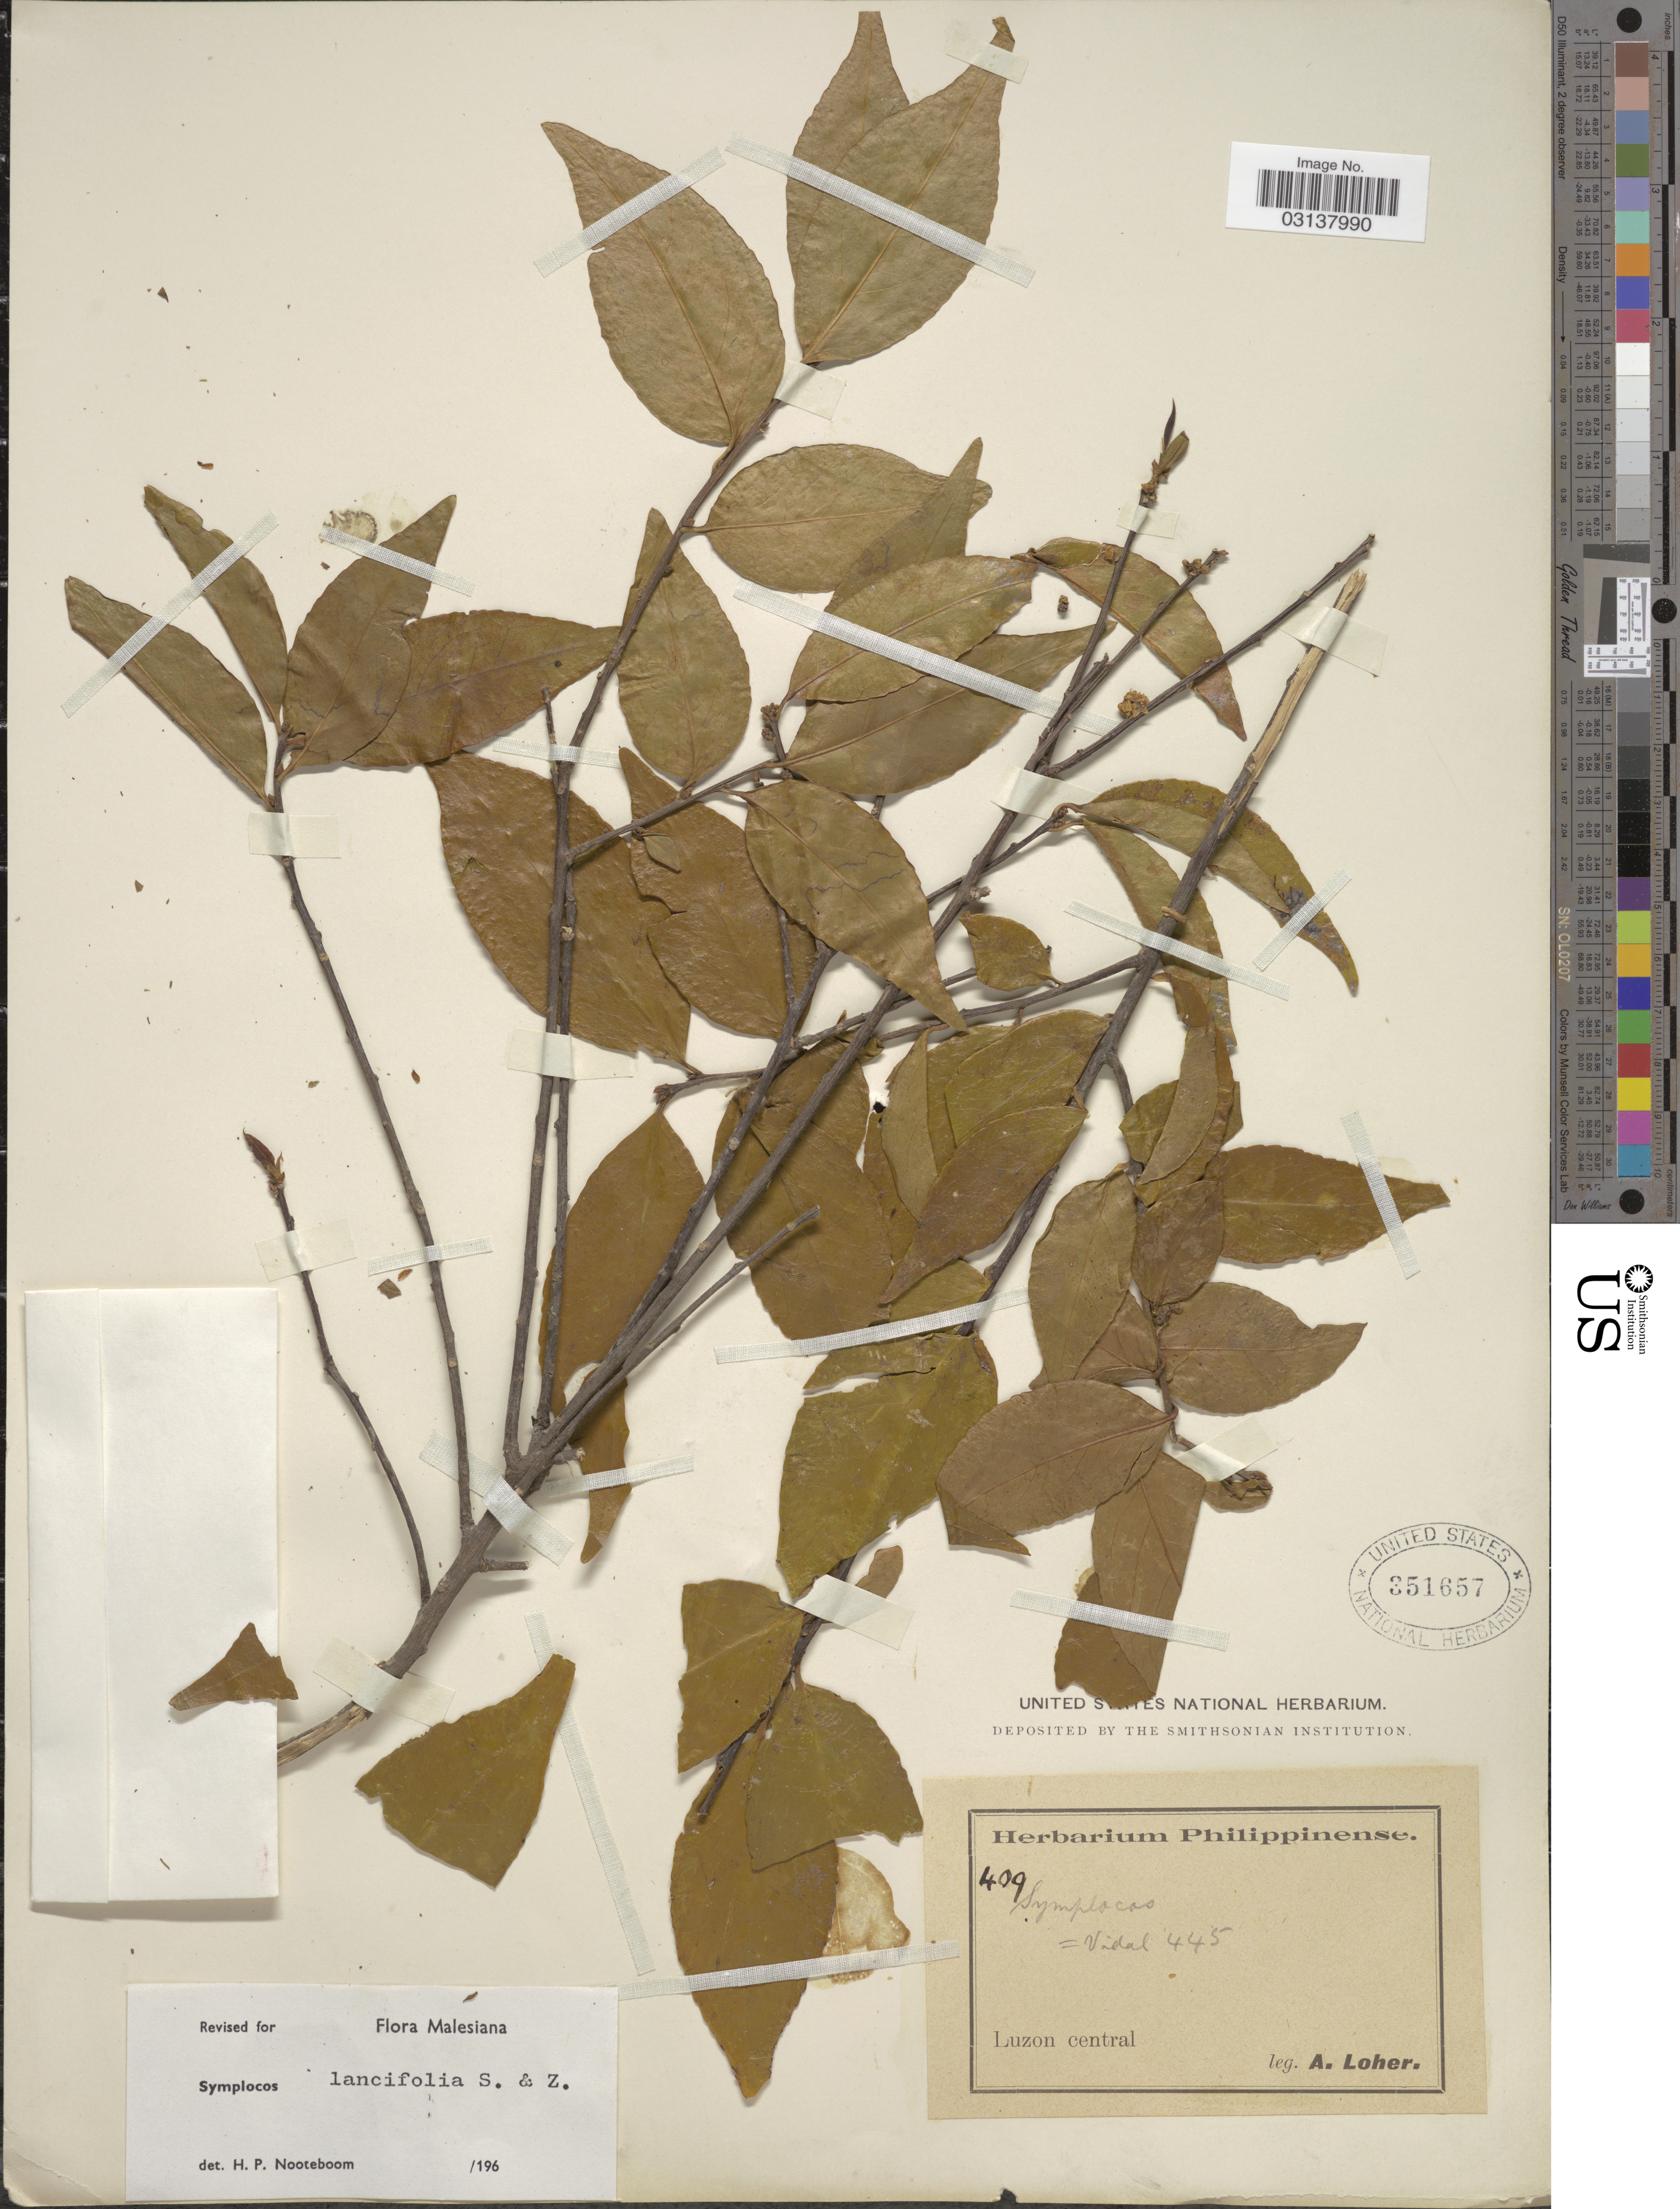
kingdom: Plantae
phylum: Tracheophyta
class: Magnoliopsida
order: Ericales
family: Symplocaceae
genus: Symplocos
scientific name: Symplocos lancifolia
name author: Siebert & Zucc.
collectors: A. Loher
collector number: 409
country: Philippines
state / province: Central Luzon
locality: Luzon central.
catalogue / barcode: US 351657